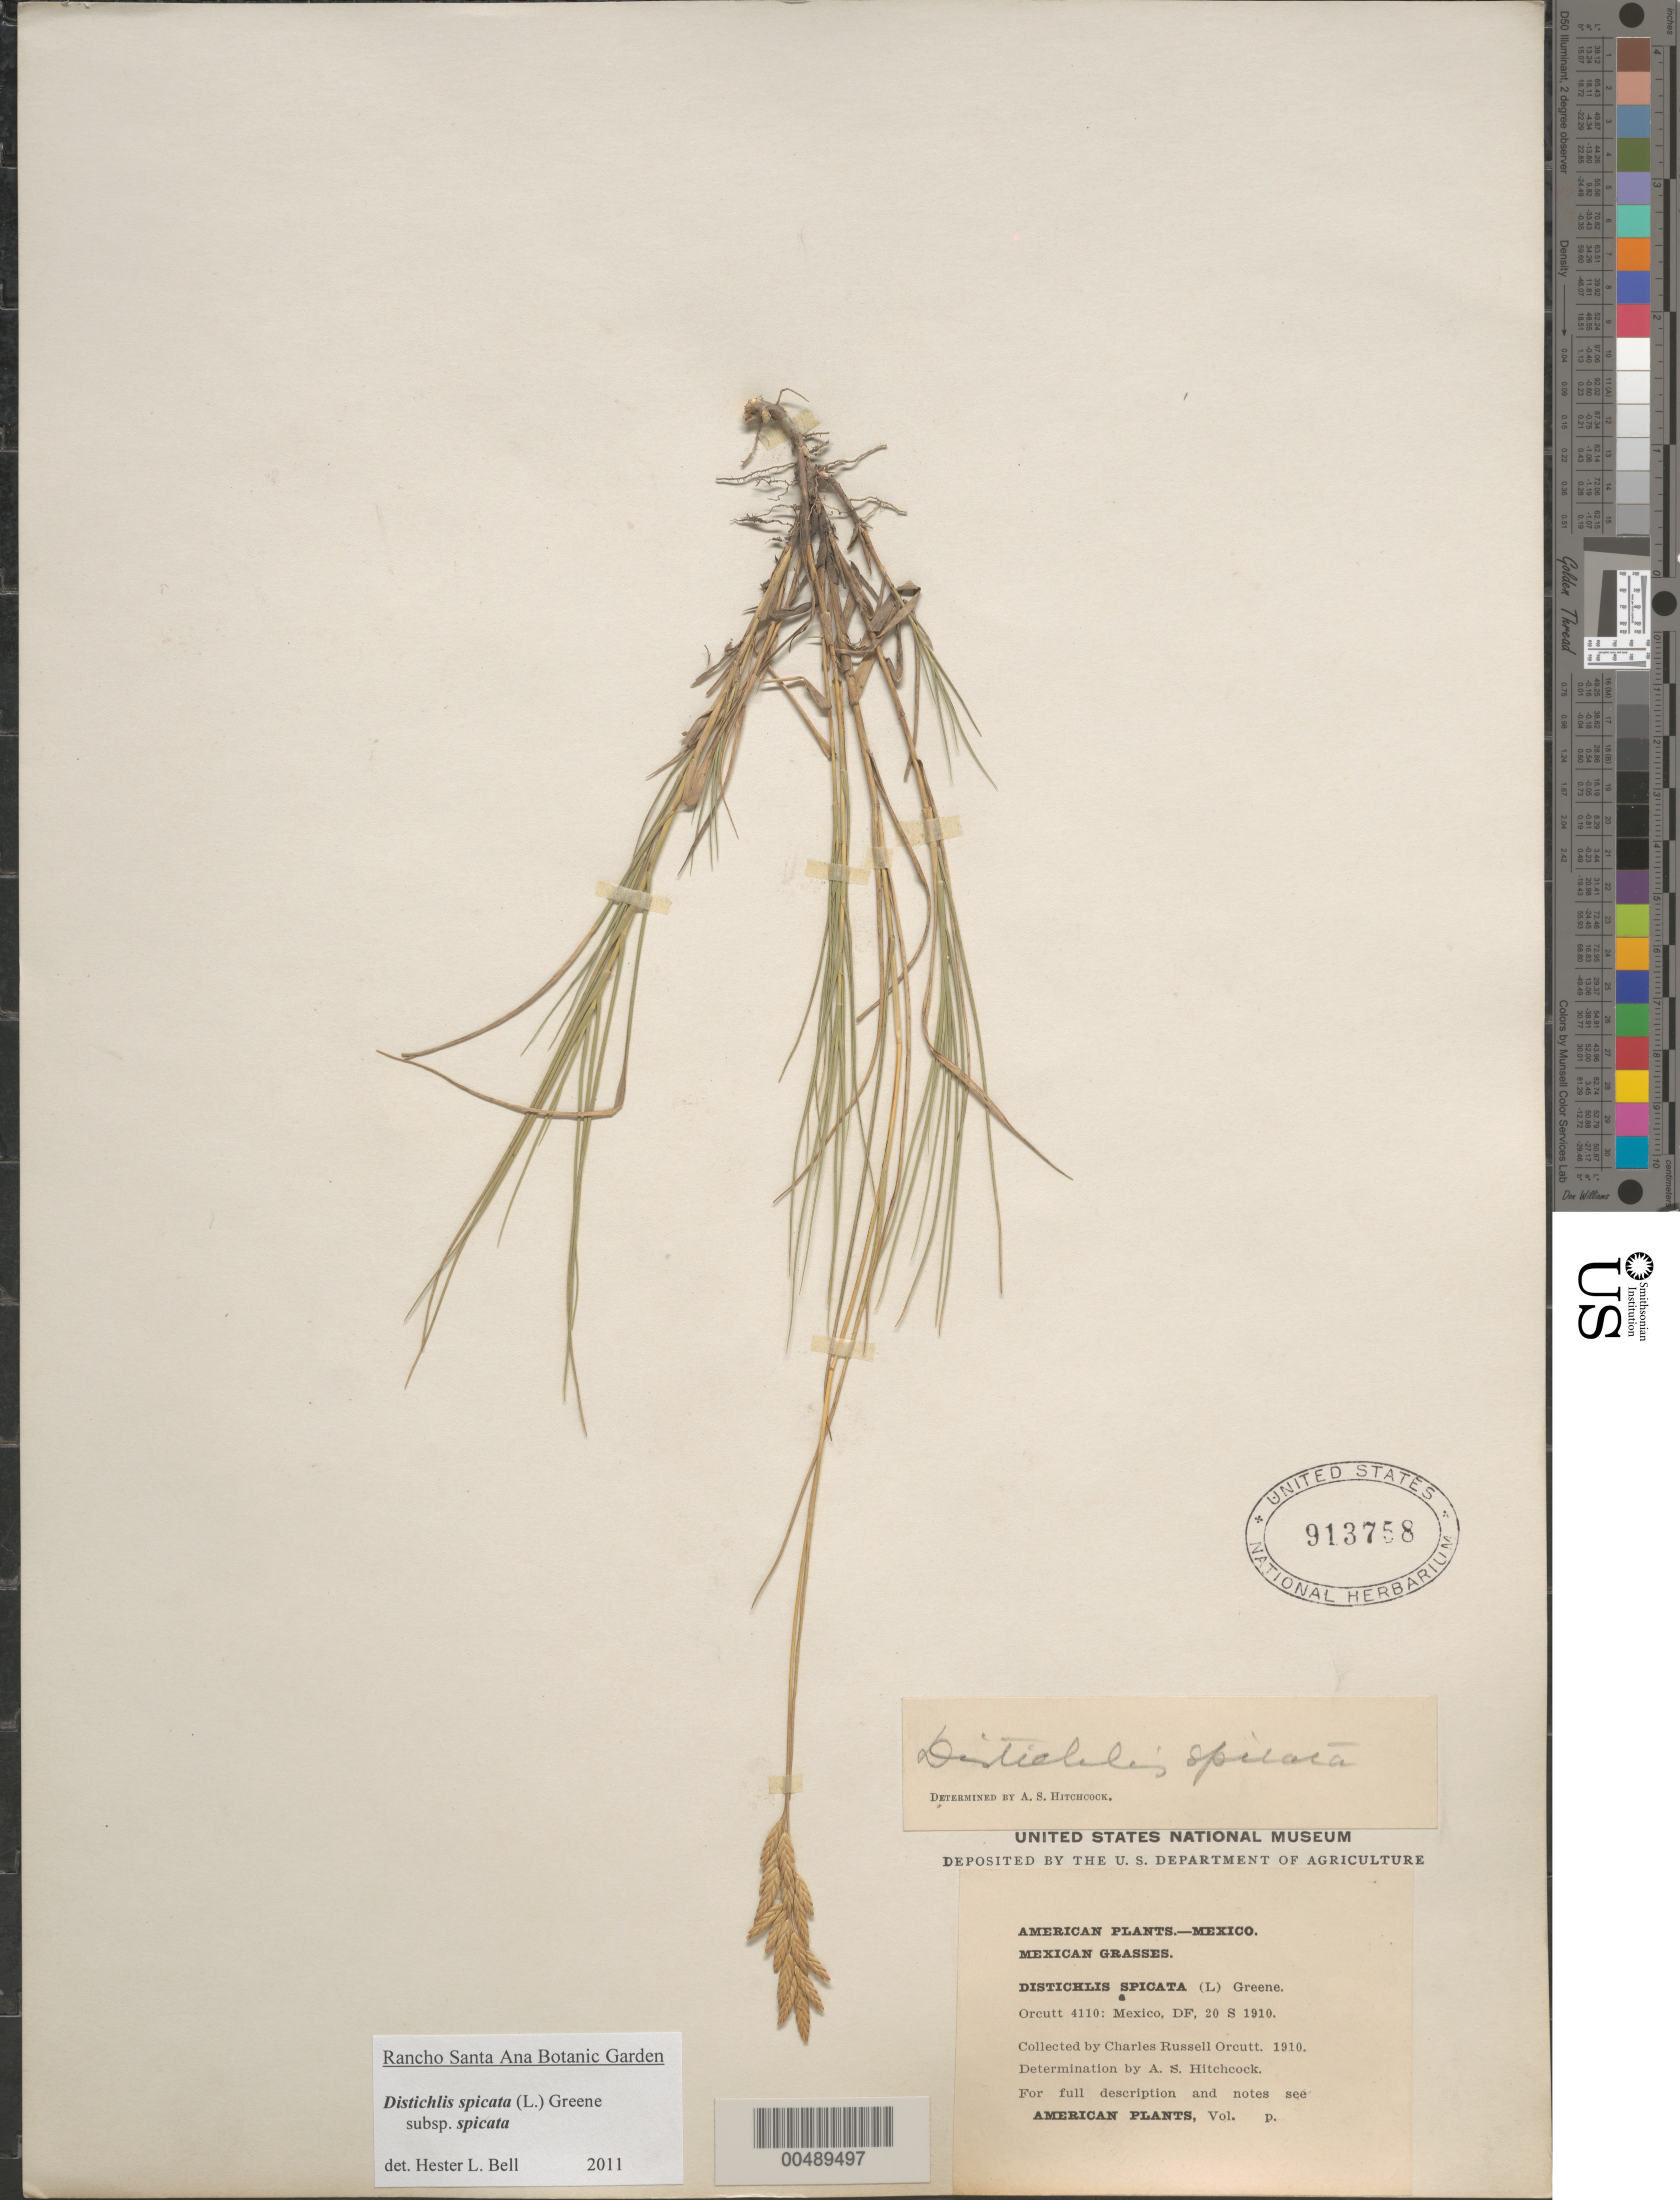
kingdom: Plantae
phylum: Tracheophyta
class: Liliopsida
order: Poales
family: Poaceae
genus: Distichlis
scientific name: Distichlis spicata subsp. spicata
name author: (L.) Greene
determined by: Bell, H. L.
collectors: C. R. Orcutt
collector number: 4110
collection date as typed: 20 Sep 1910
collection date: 1910-09-20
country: Mexico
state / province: Distrito Federal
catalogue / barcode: US 913758